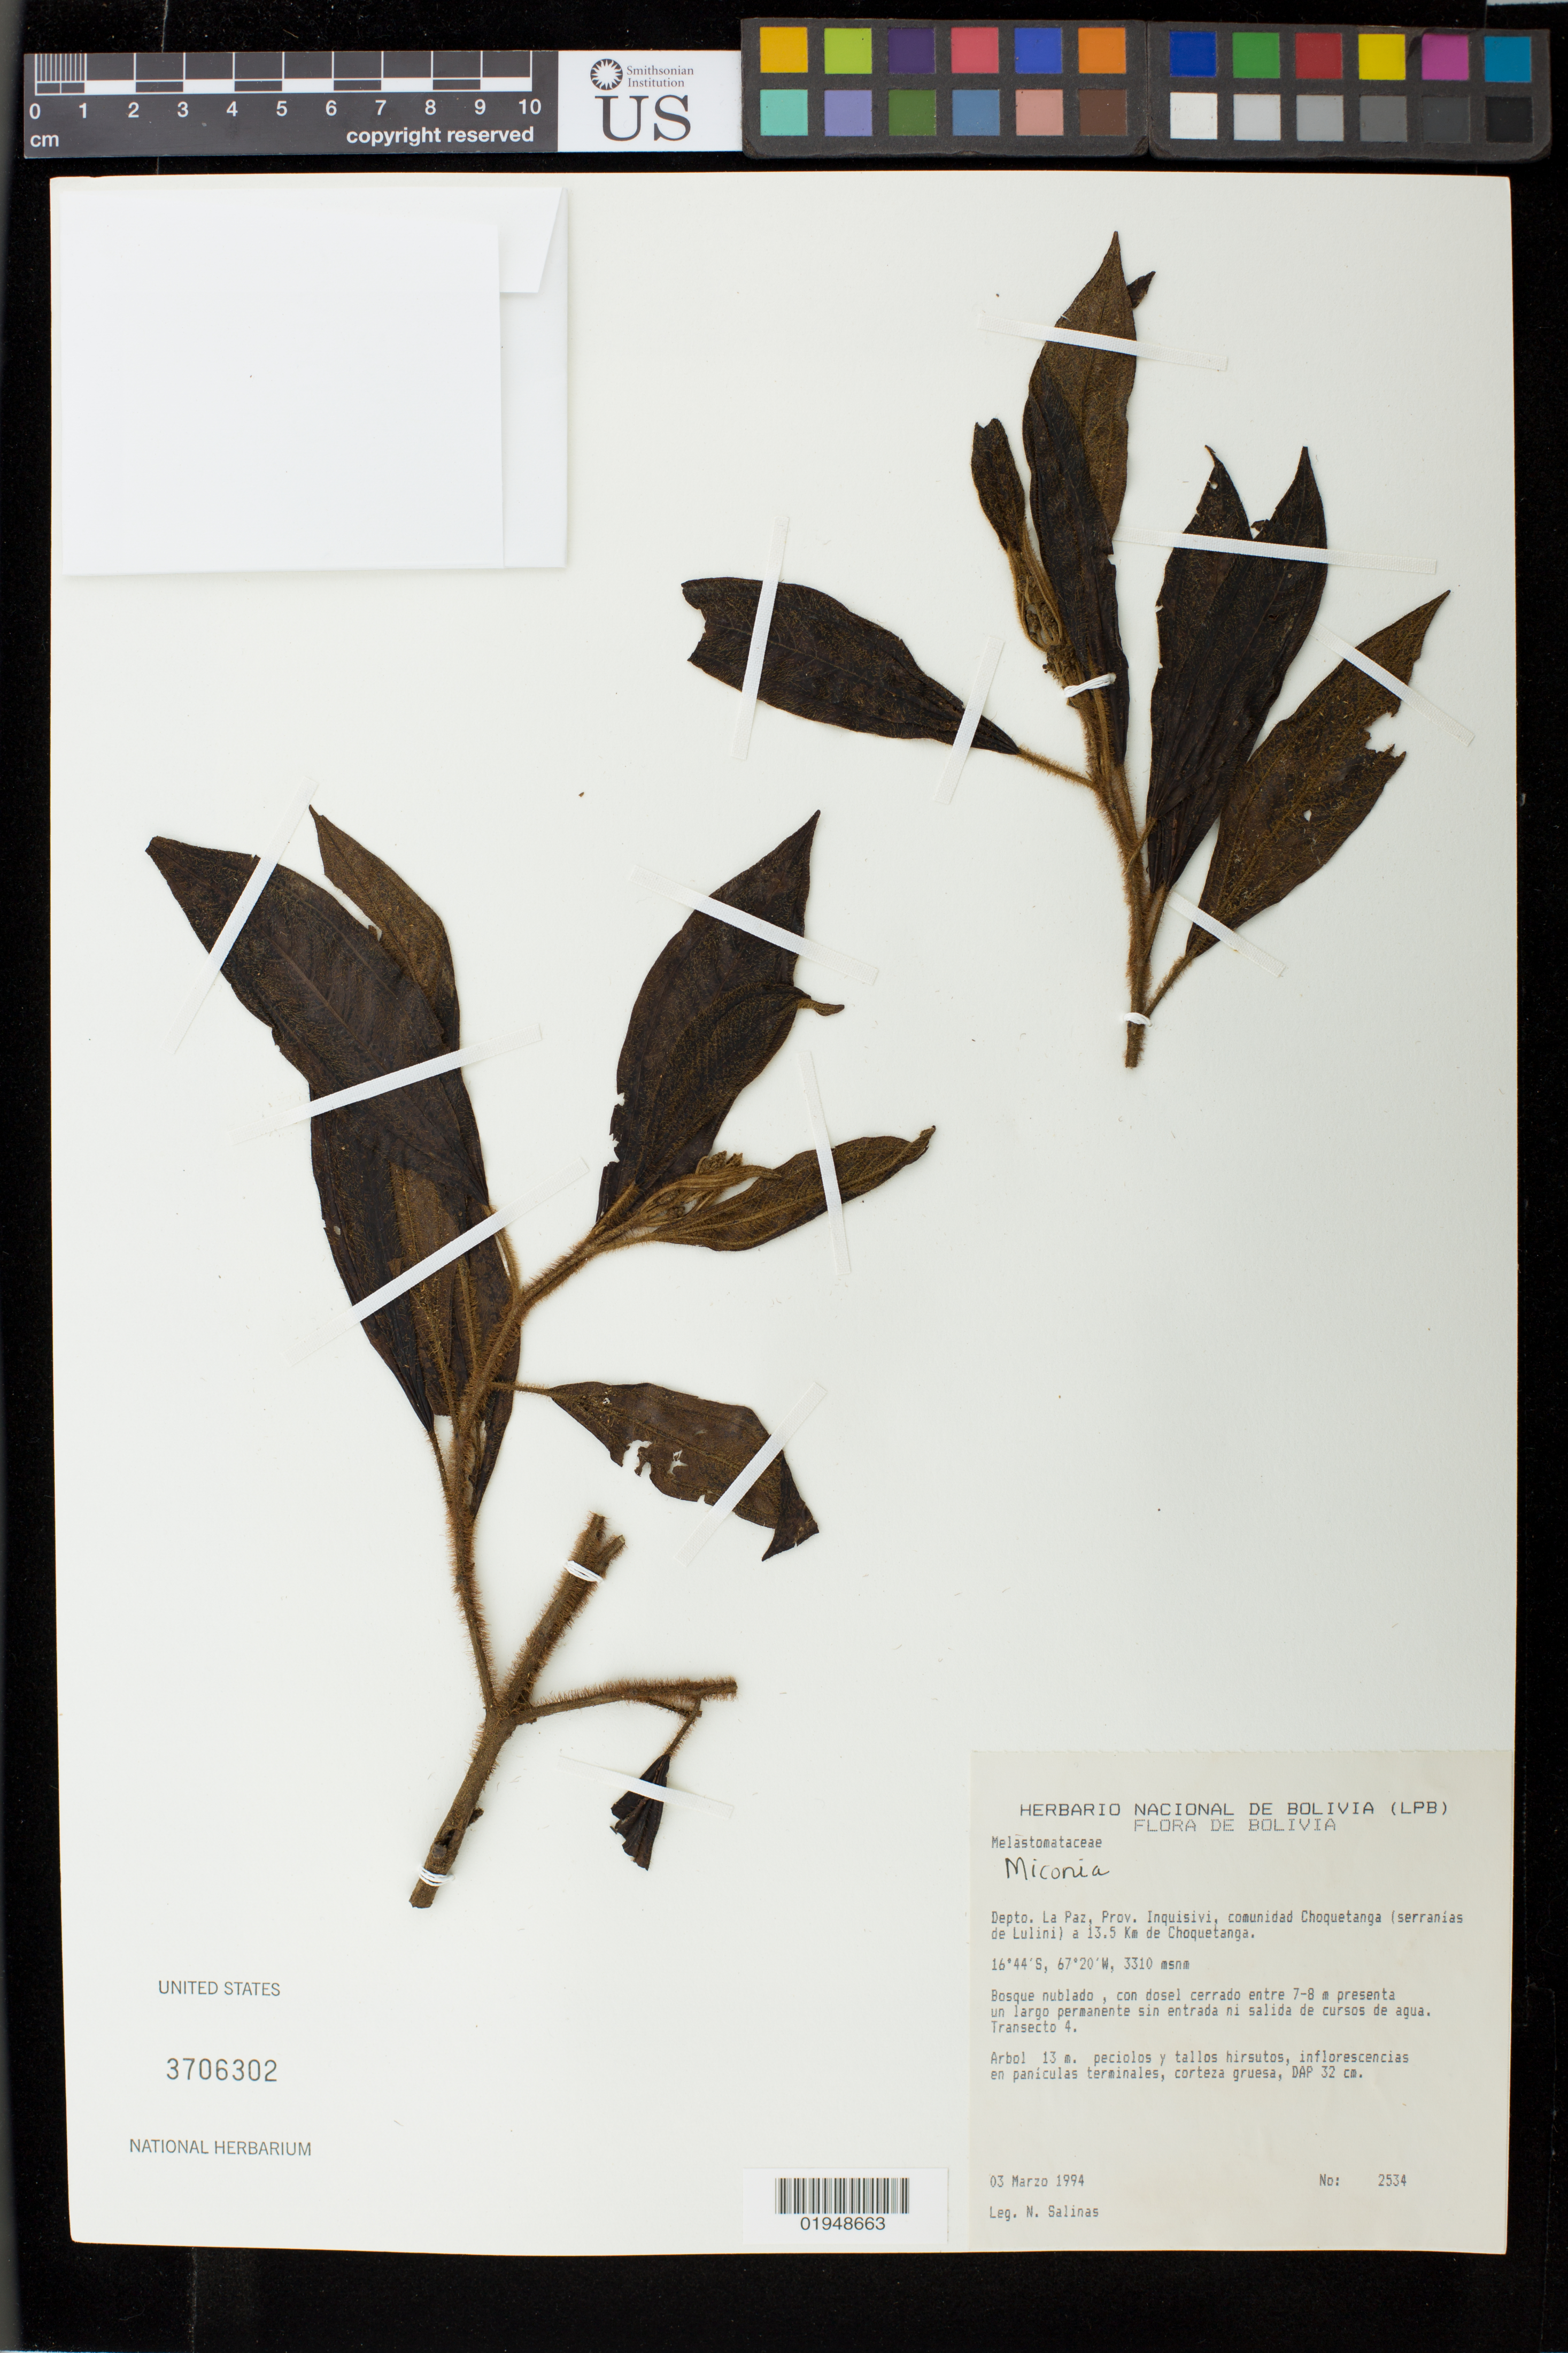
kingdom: Plantae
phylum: Tracheophyta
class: Magnoliopsida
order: Myrtales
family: Melastomataceae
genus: Miconia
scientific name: Miconia sp.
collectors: N. Salinas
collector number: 2534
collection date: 1994-03-03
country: Bolivia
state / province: La Paz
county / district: Inquisivi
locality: Depto. La Paz, Prov. Inquisivi, comunidad Choquetanga (serrinias de Lulini) a 13.5 Km de Choquetanga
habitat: Cloud forest, with closed canopy between 7-8 m presents a permanent long without entry or exit of water courses.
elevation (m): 3310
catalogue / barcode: US 3706302